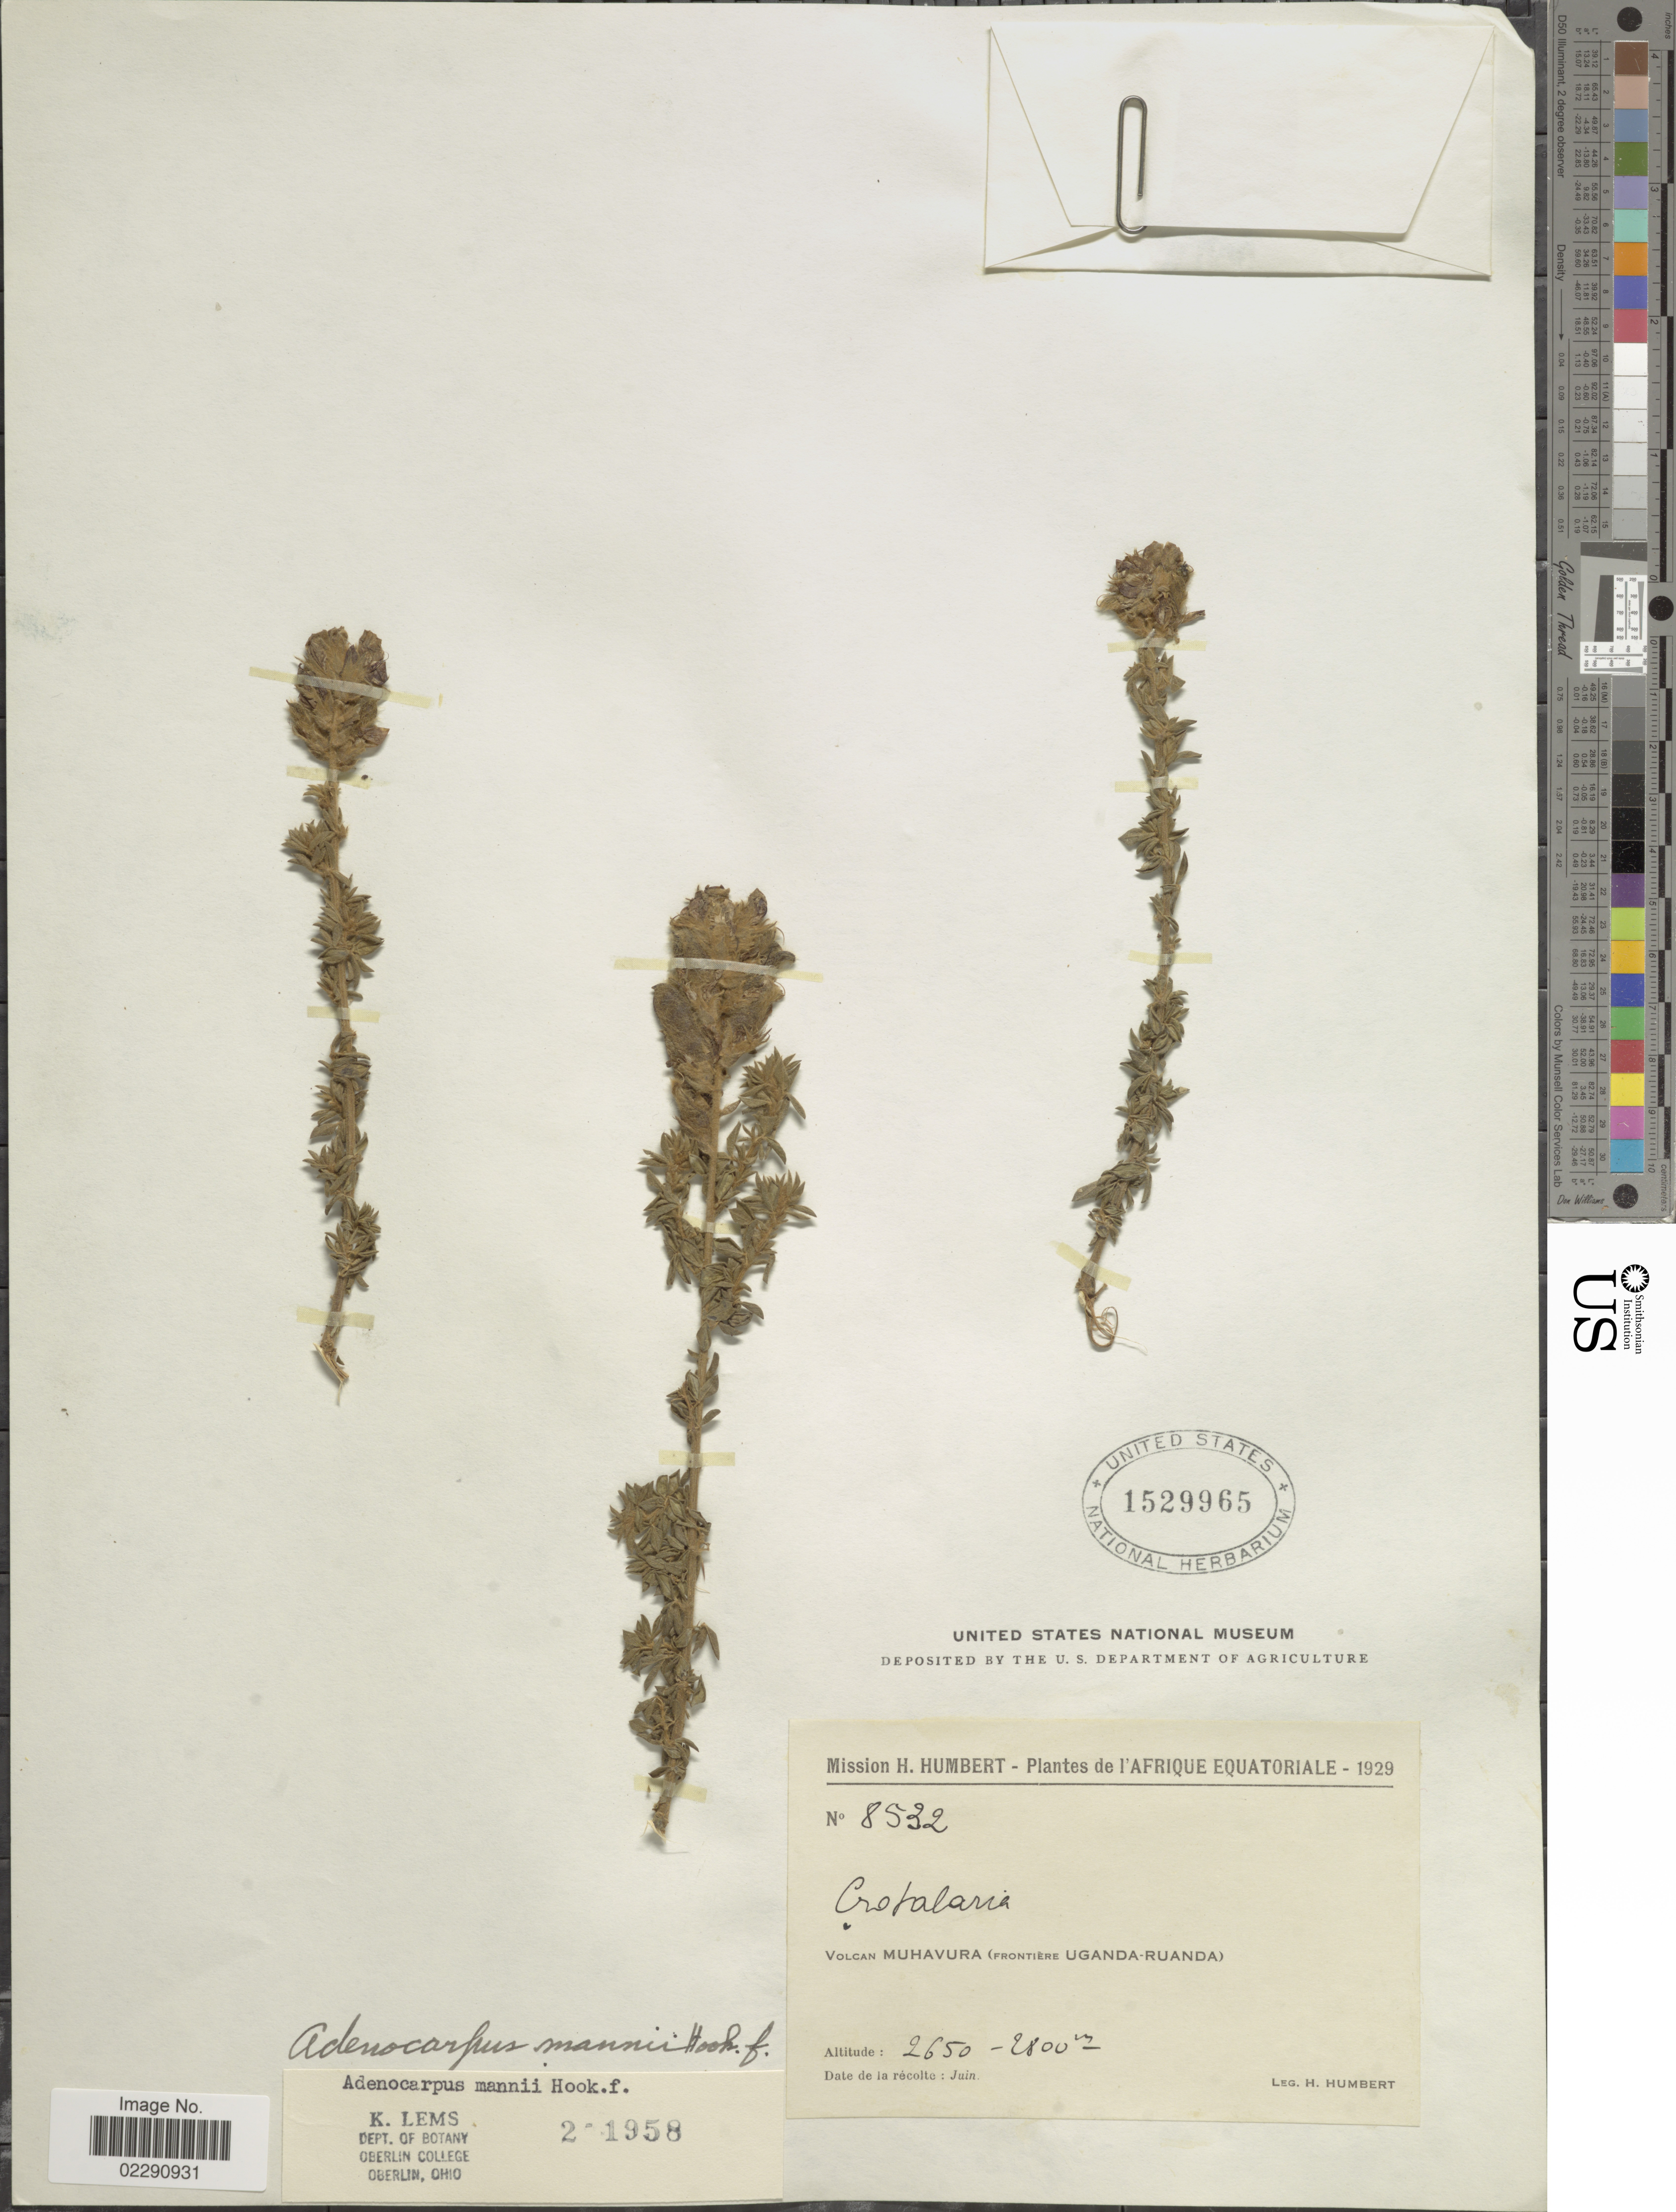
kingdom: Plantae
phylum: Tracheophyta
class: Magnoliopsida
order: Fabales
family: Fabaceae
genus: Adenocarpus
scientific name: Adenocarpus mannii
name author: (Hook. f.) Hook. f.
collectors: H. Humbert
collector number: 8532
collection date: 1929-06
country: Uganda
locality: Afrique Equatoriale, Volcan Muhavura (frontiere Uganda-Ruanda)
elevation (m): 2650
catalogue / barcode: US 1529965